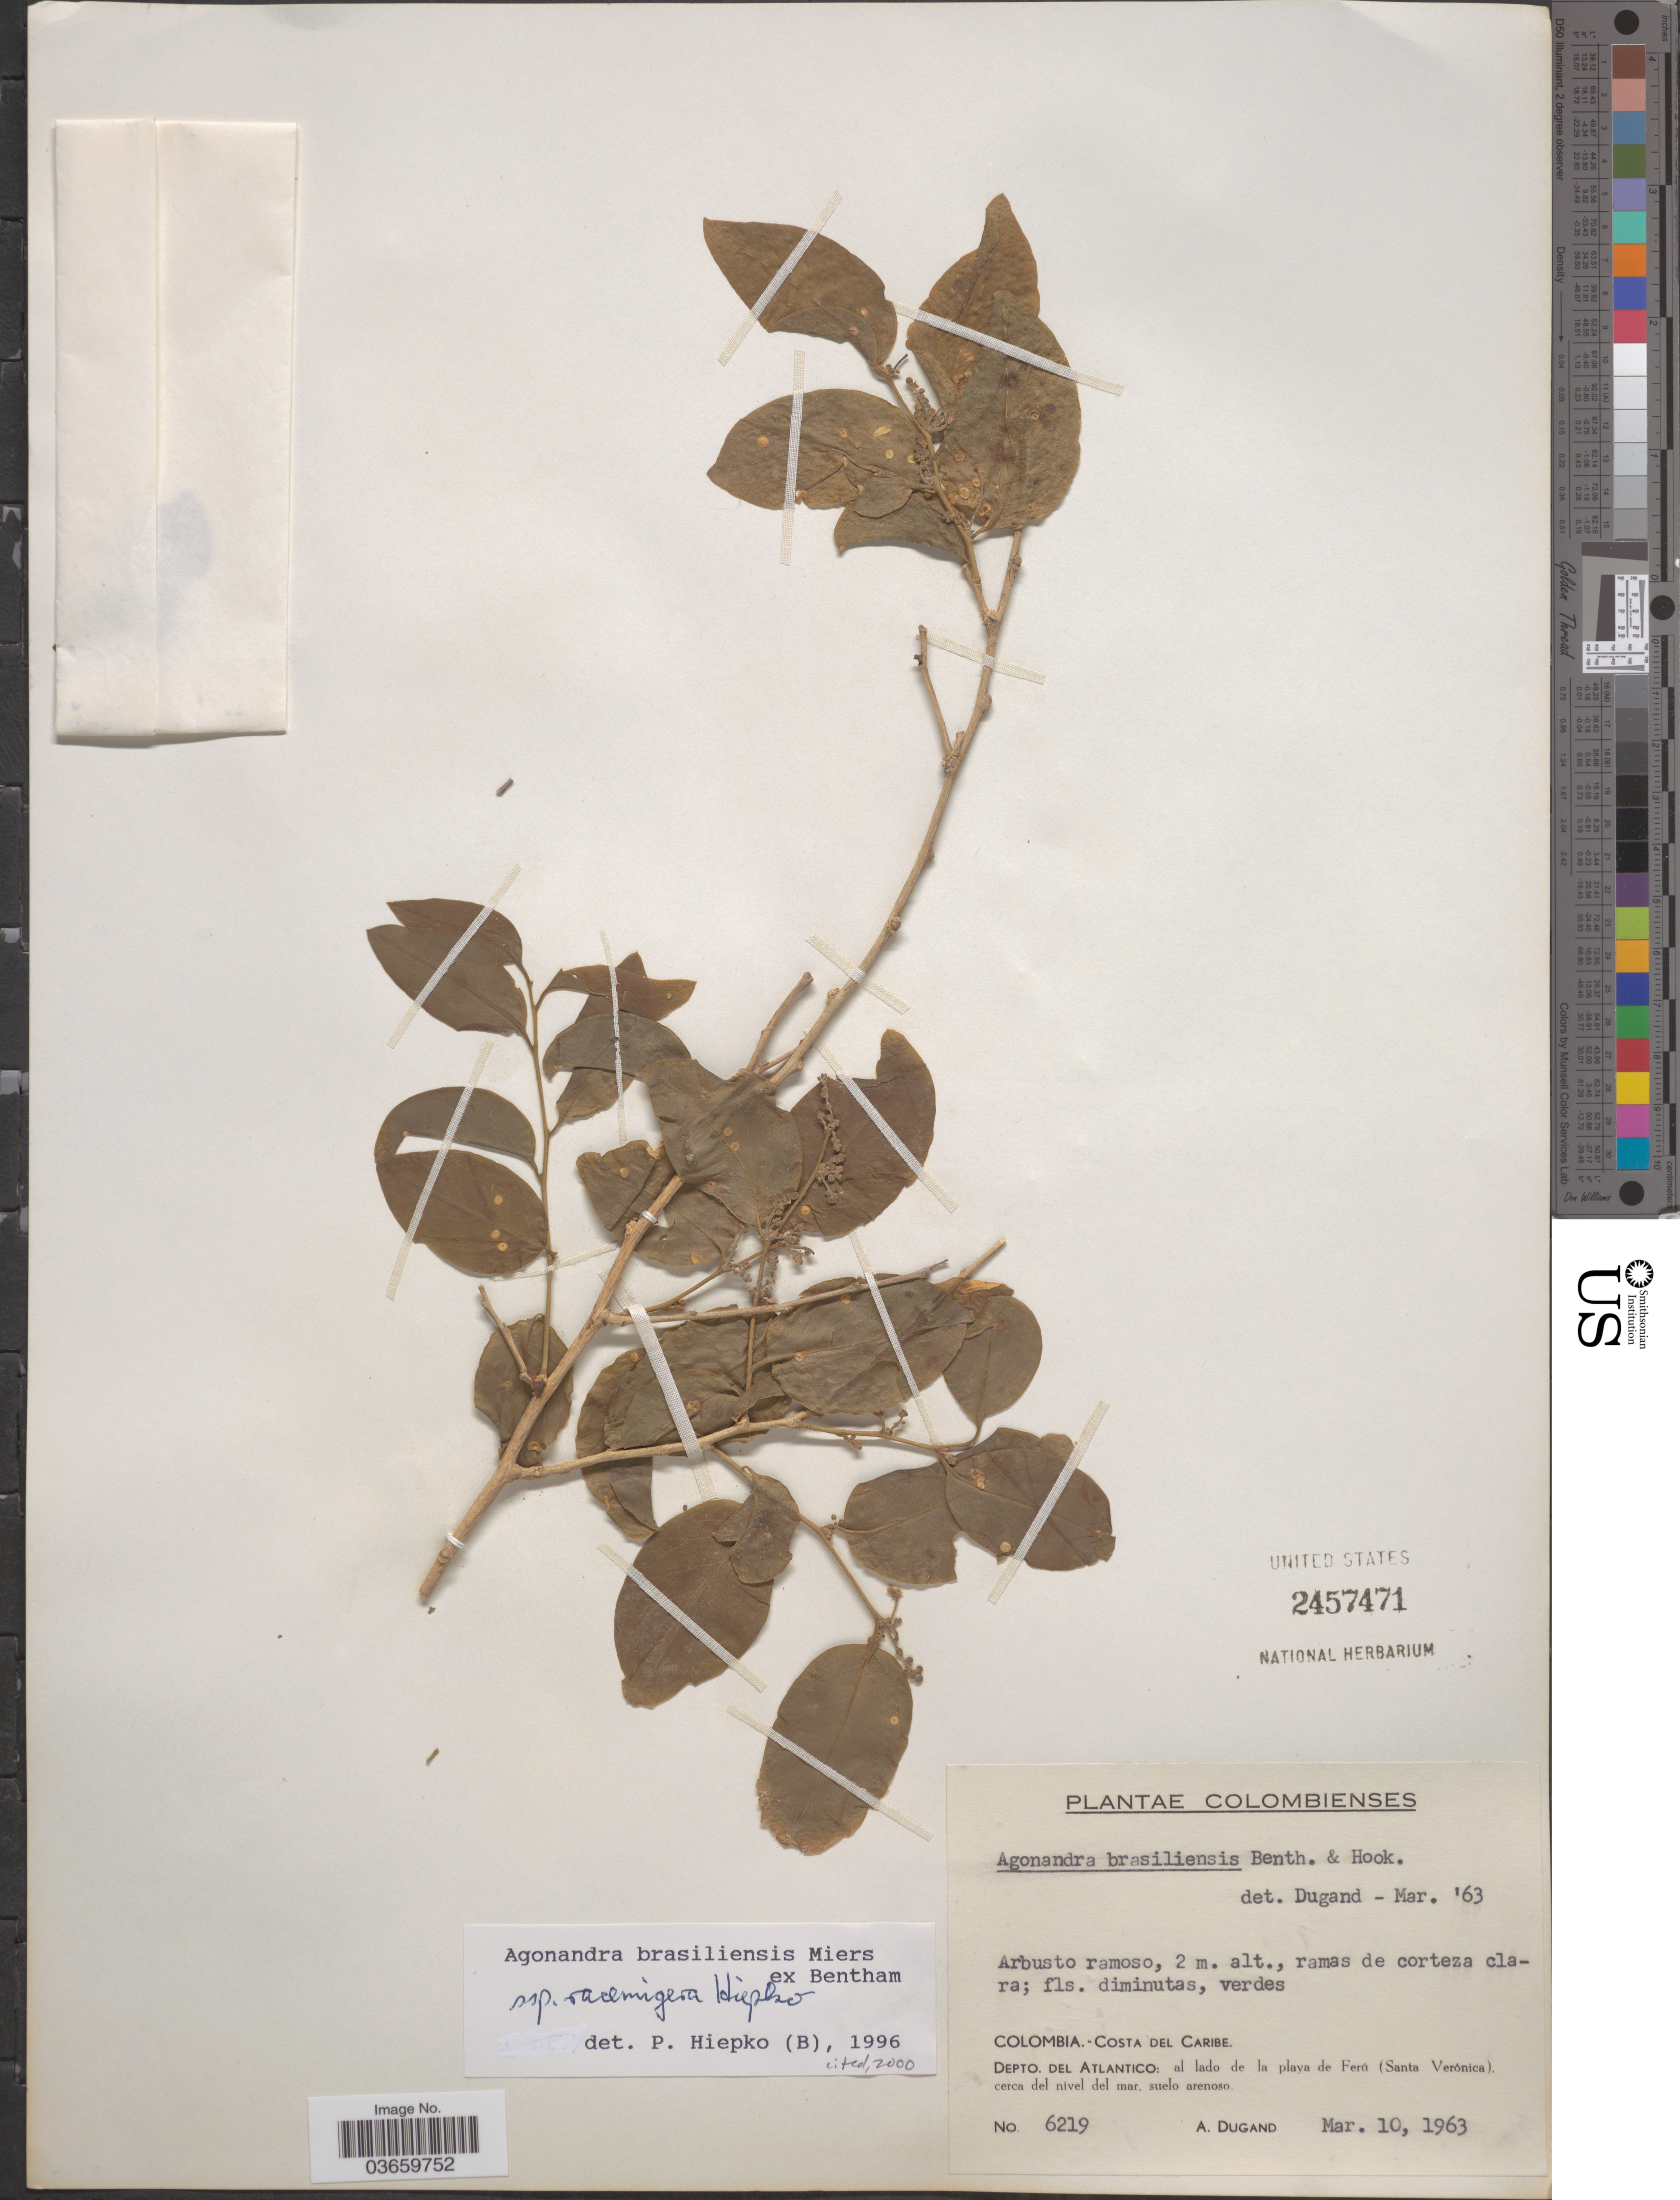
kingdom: Plantae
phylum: Tracheophyta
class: Magnoliopsida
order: Santalales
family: Opiliaceae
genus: Agonandra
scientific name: Agonandra brasiliensis subsp. racemigera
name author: Hiepko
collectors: A. Dugand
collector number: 6219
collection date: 1963-03-10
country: Colombia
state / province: Atlántico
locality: Costa del Caribe. Depto. del Atlantico: al lado de la playa de Ferú (Santa Verónica).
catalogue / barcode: US 2457471